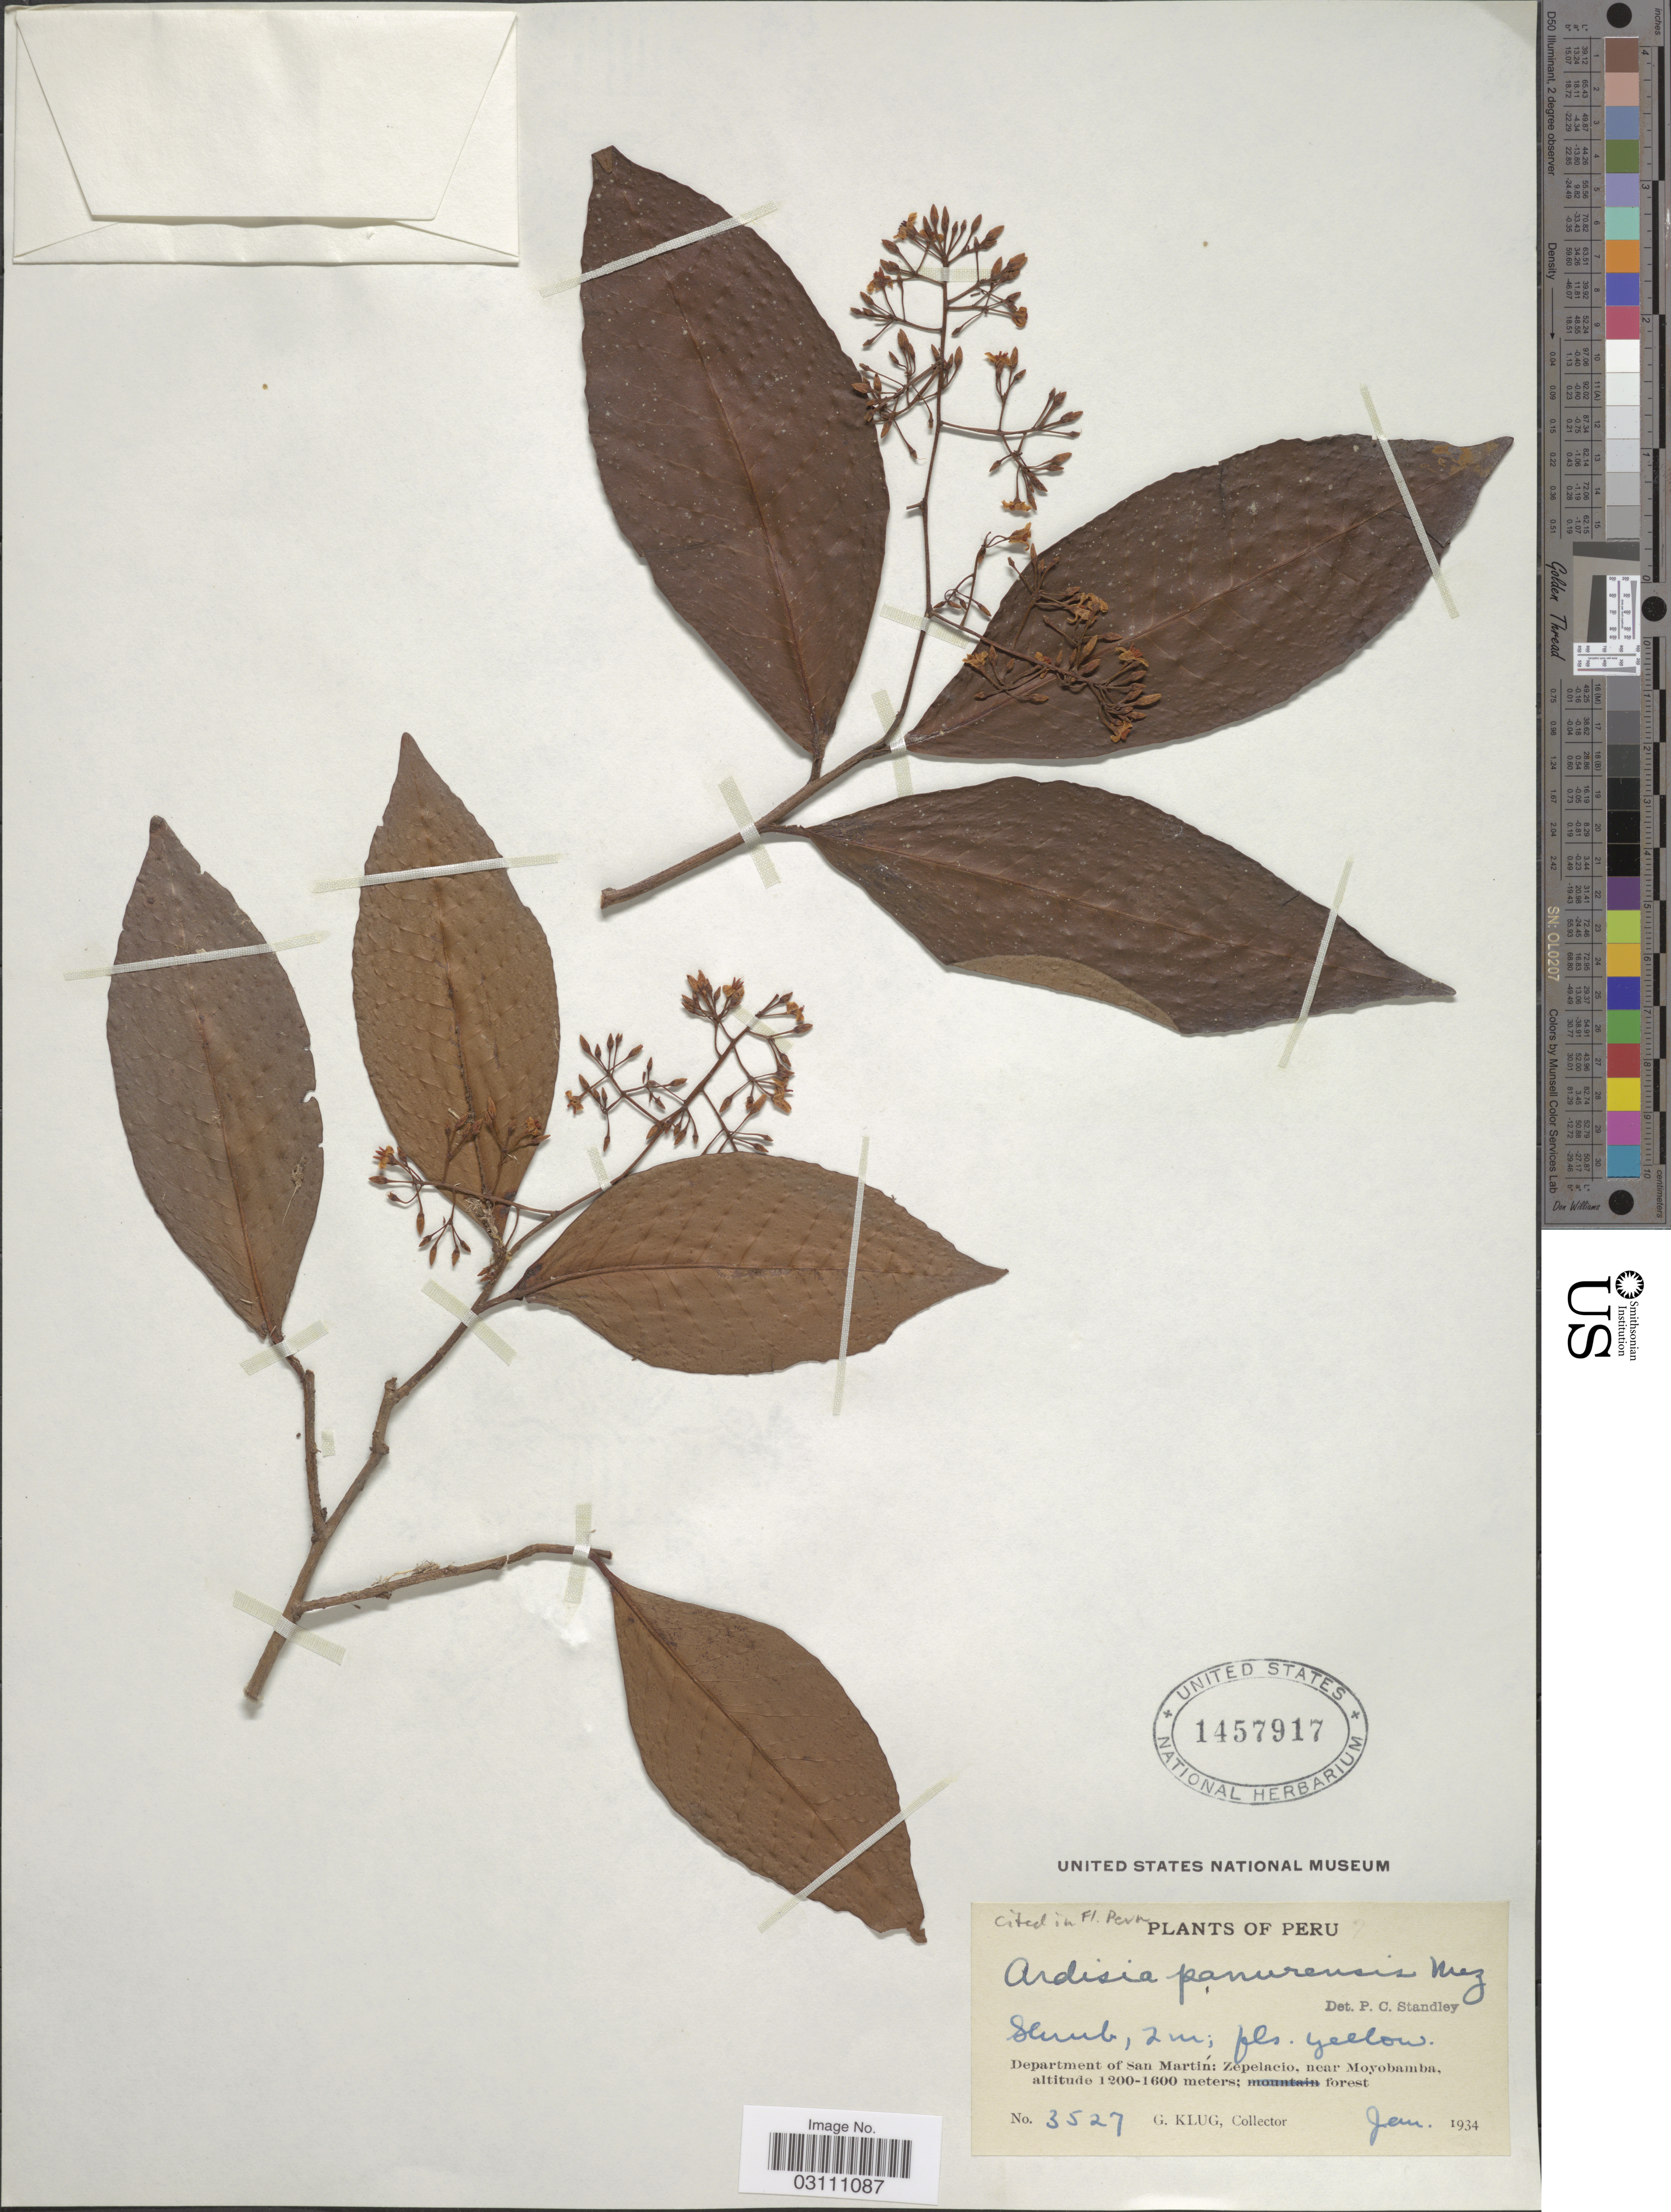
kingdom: Plantae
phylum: Tracheophyta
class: Magnoliopsida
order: Ericales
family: Primulaceae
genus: Ardisia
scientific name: Ardisia panurensis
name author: Mez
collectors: G. Klug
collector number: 3527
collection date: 1934-01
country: Peru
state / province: San Martín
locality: Department of San Martín: Zepelacio, near Moyobamba.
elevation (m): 1200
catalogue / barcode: US 1457917